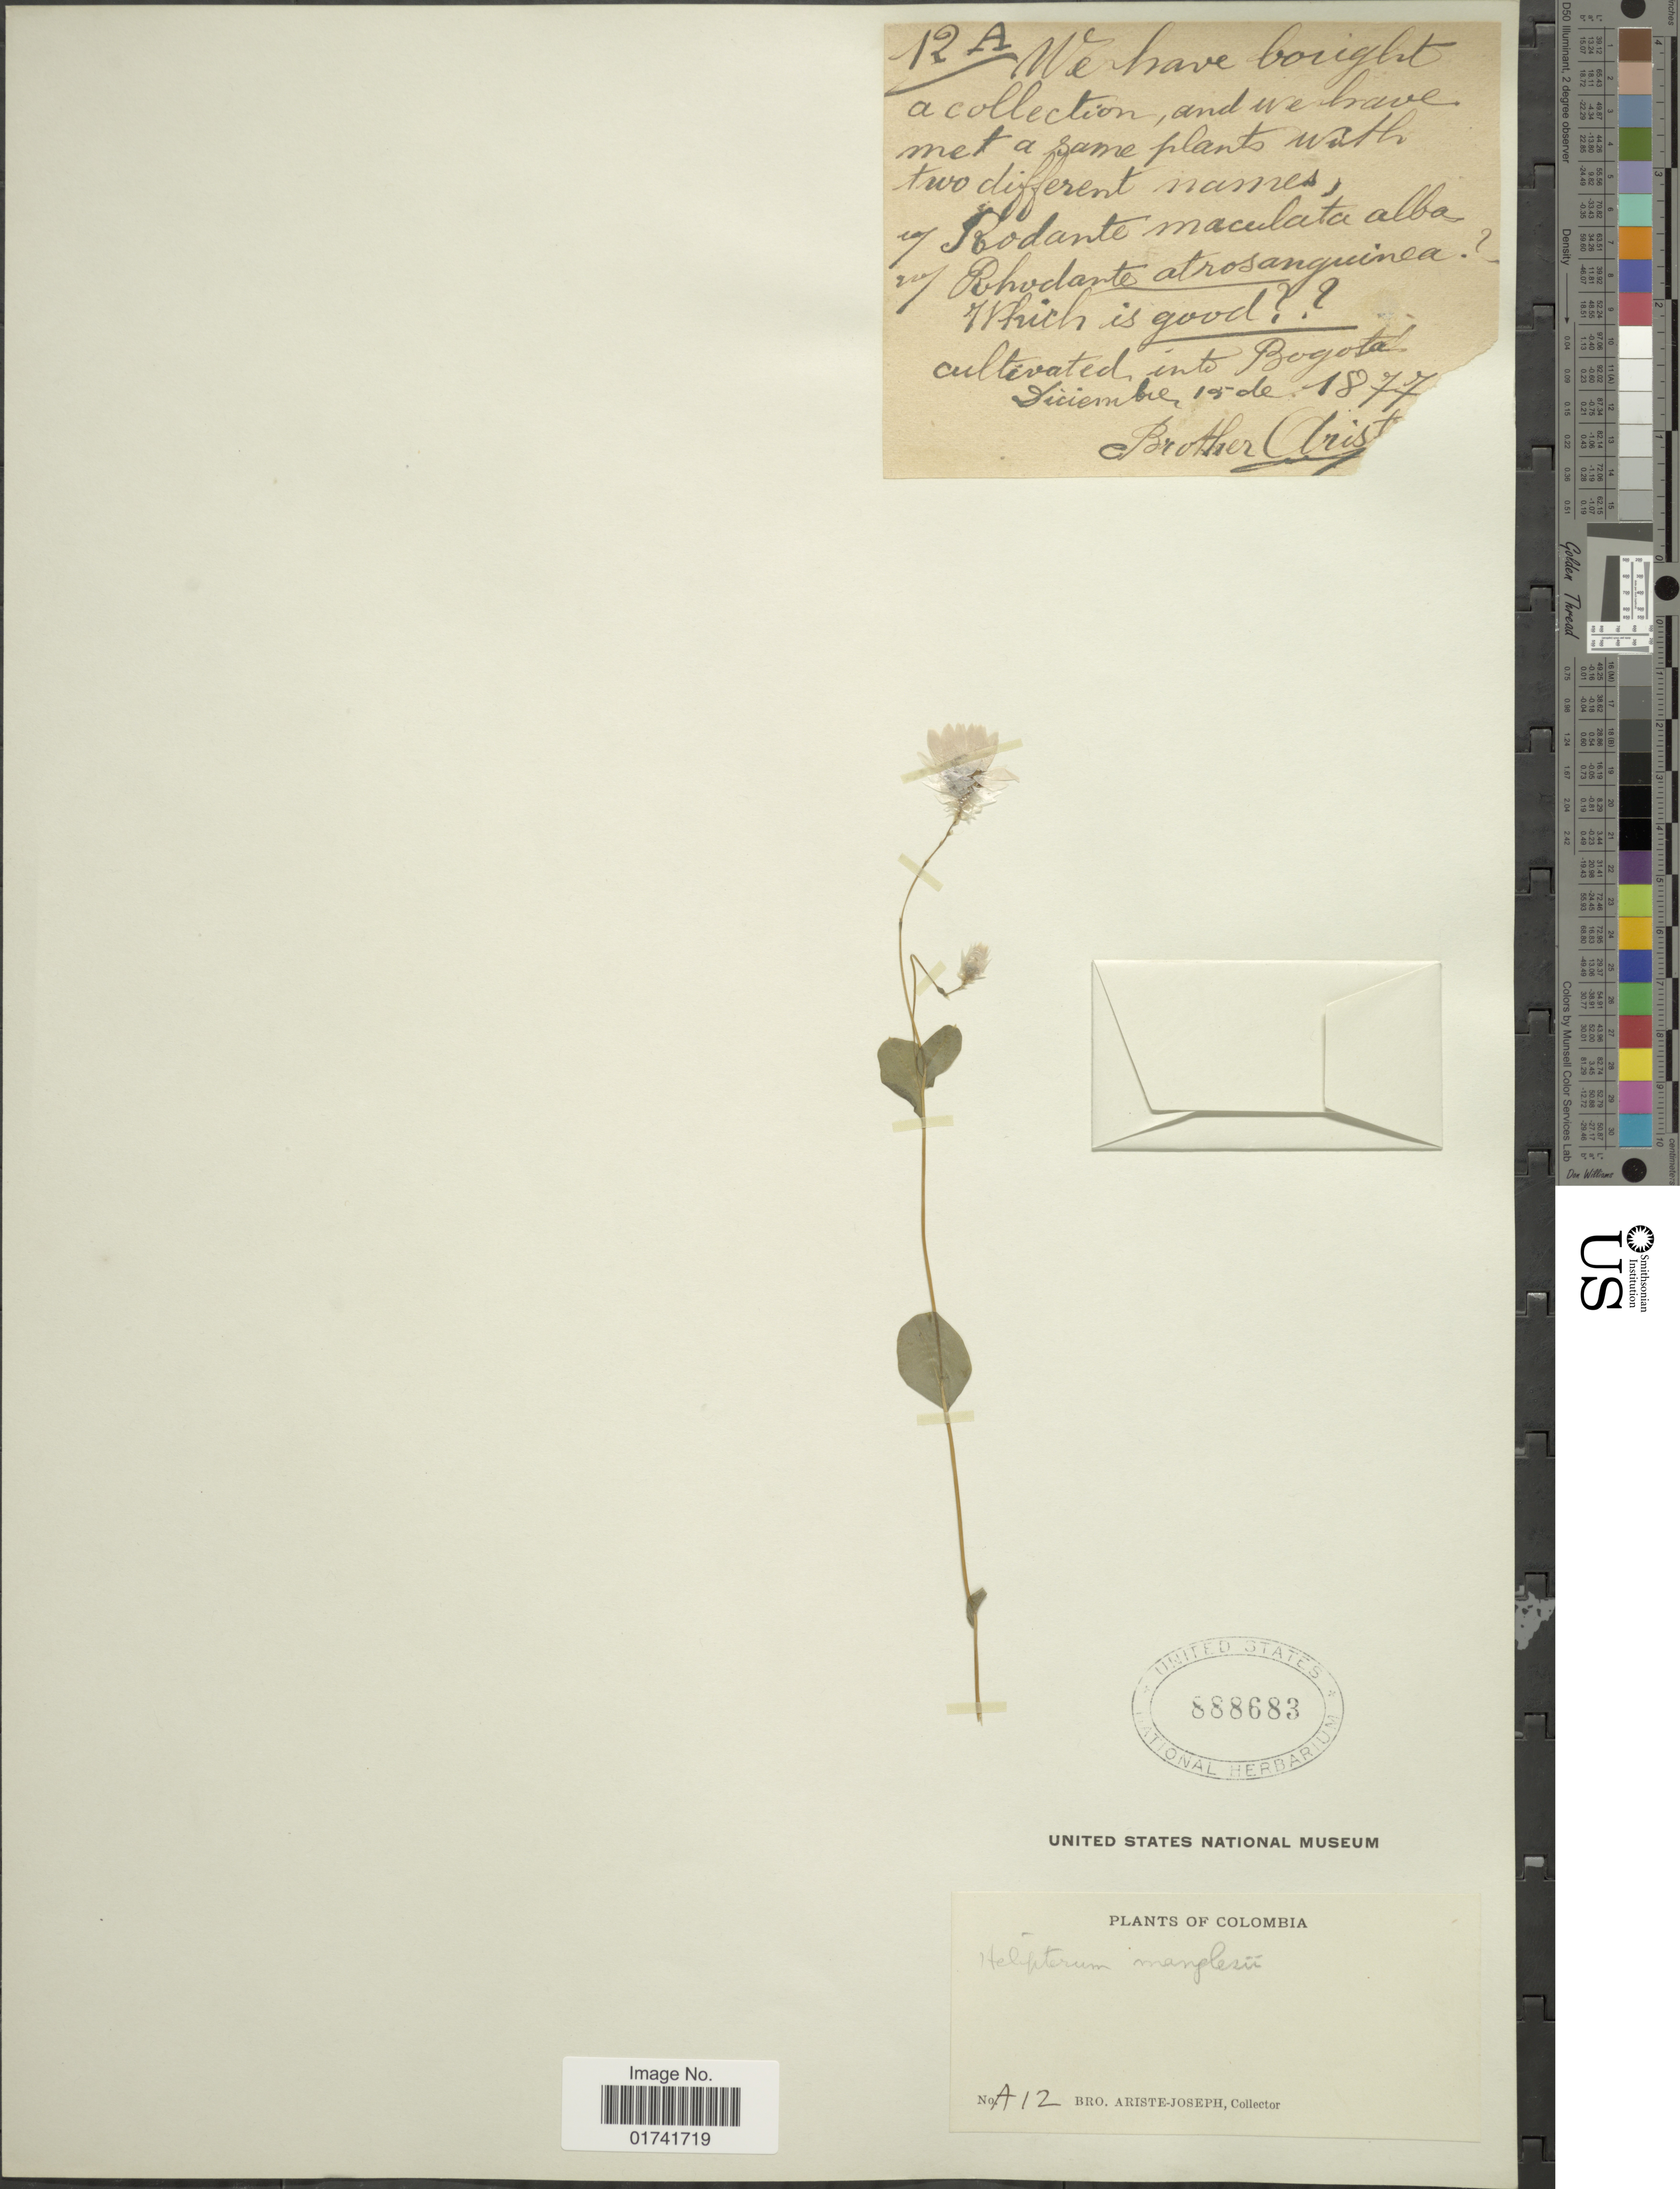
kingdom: Plantae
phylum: Tracheophyta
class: Magnoliopsida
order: Asterales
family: Asteraceae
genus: Rhodanthe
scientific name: Rhodanthe manglesii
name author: Lindl.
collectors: Bro. Ariste-Joseph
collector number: A12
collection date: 1877-12-15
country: Colombia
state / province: Bogota D.C.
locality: Cultivated into Bogota.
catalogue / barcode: US 888683